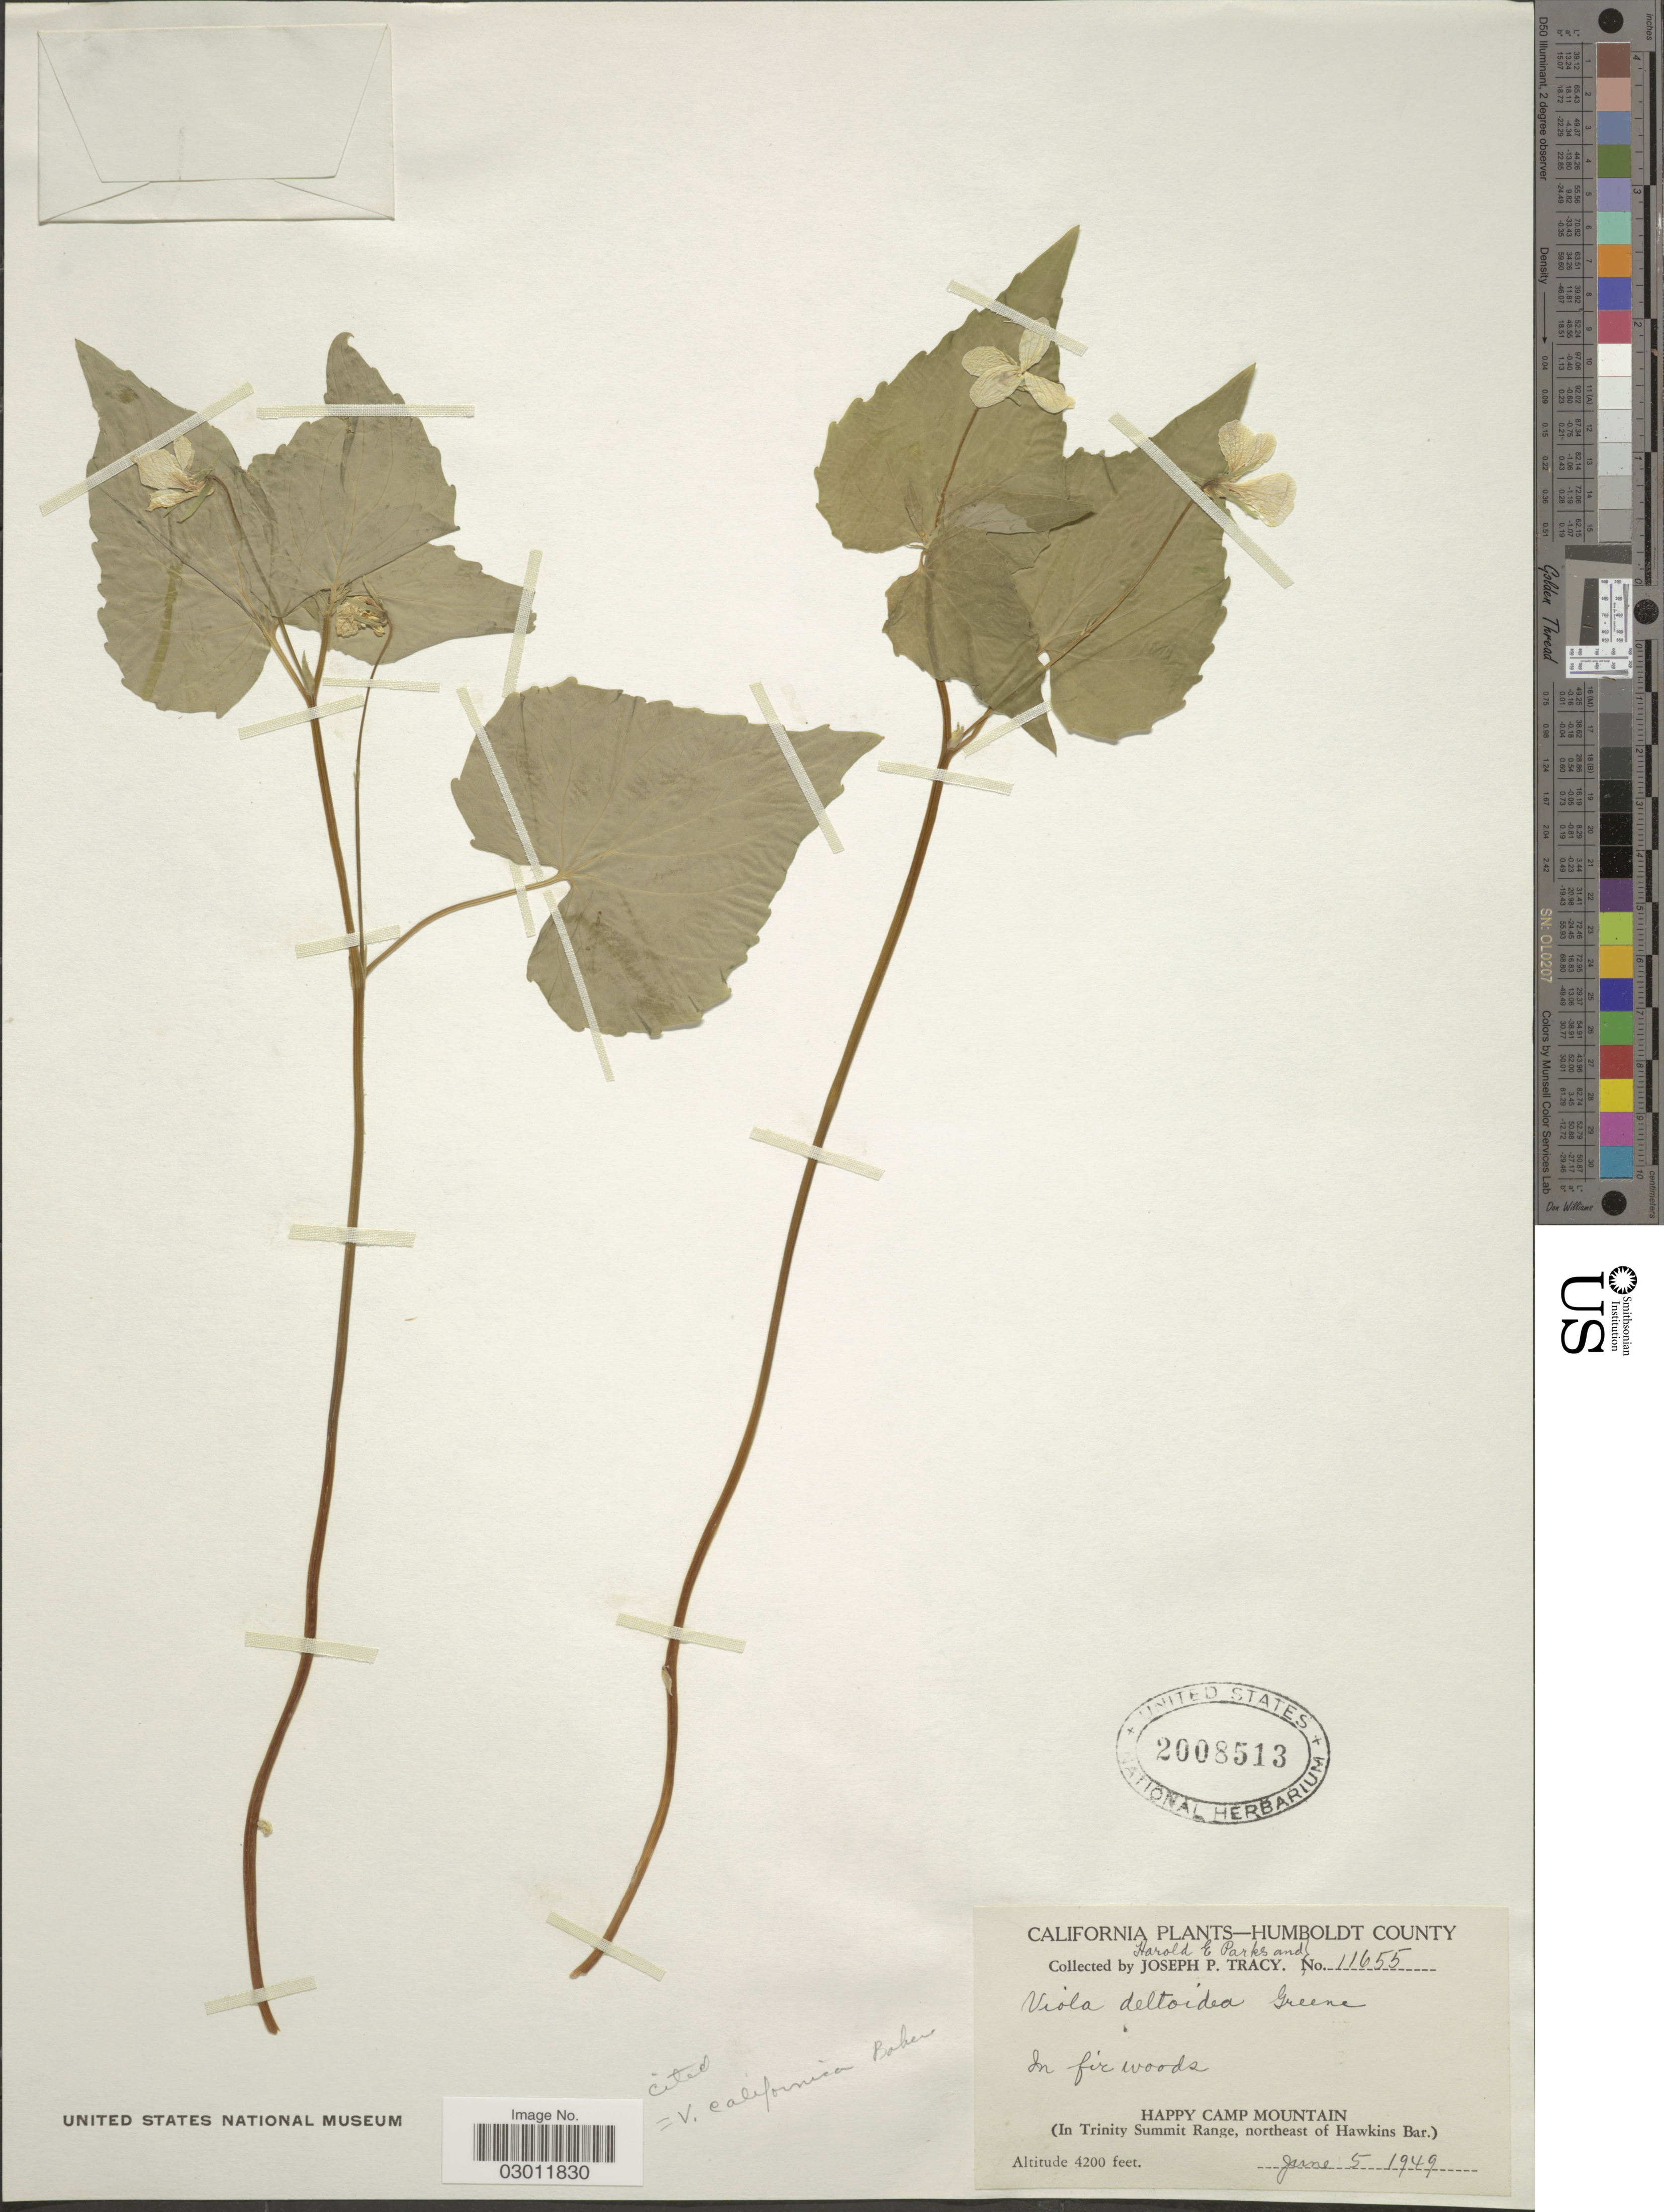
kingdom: Plantae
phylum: Tracheophyta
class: Magnoliopsida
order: Malpighiales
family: Violaceae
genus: Viola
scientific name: Viola californica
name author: M.S. Baker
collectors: H. E. Parks & J. Tracy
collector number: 11655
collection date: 1949-06-05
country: United States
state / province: California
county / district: Humboldt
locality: Humboldt County. Happy Camp Mountain. (In Trinity Summit Range, northeast of Hawkins Bar.).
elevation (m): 1280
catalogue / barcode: US 2008513